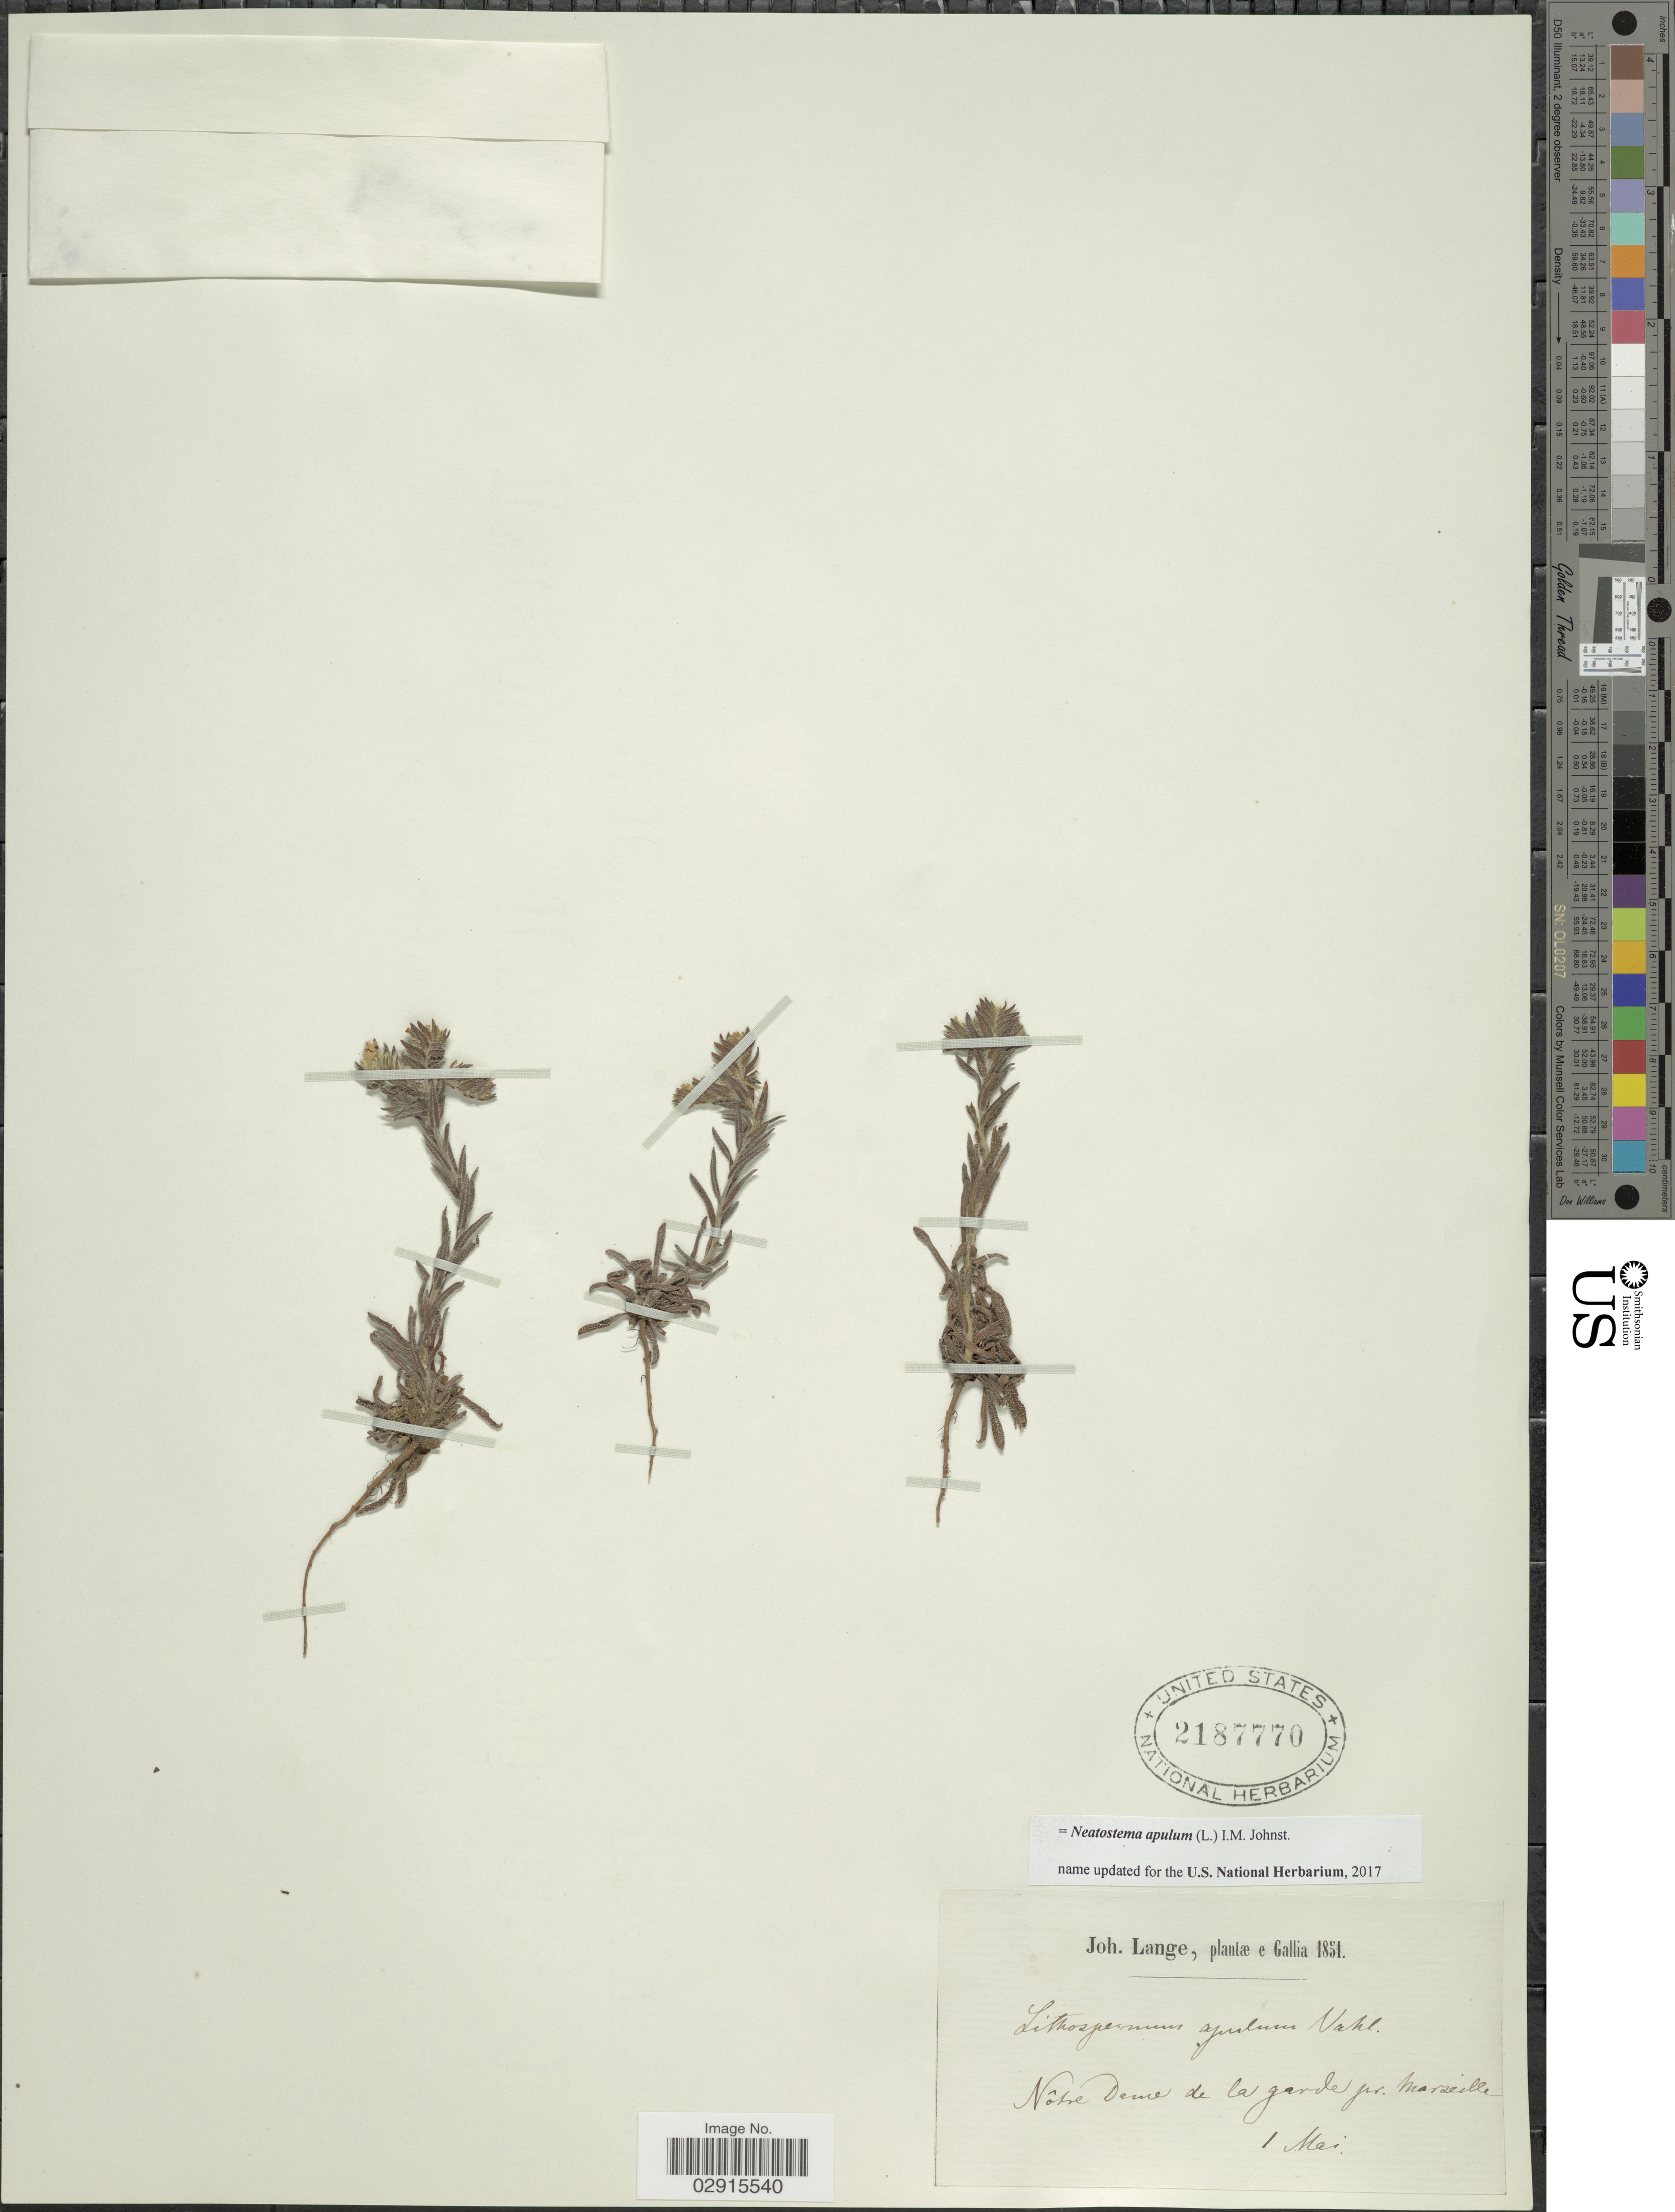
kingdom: Plantae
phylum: Tracheophyta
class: Magnoliopsida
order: Boraginales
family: Boraginaceae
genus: Neatostema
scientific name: Neatostema apulum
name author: (L.) I.M. Johnst.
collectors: J. M. C. Lange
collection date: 1851-05-01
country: France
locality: Gallia, Nôtre Deme de la garde pr. Marseille.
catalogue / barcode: US 2187770